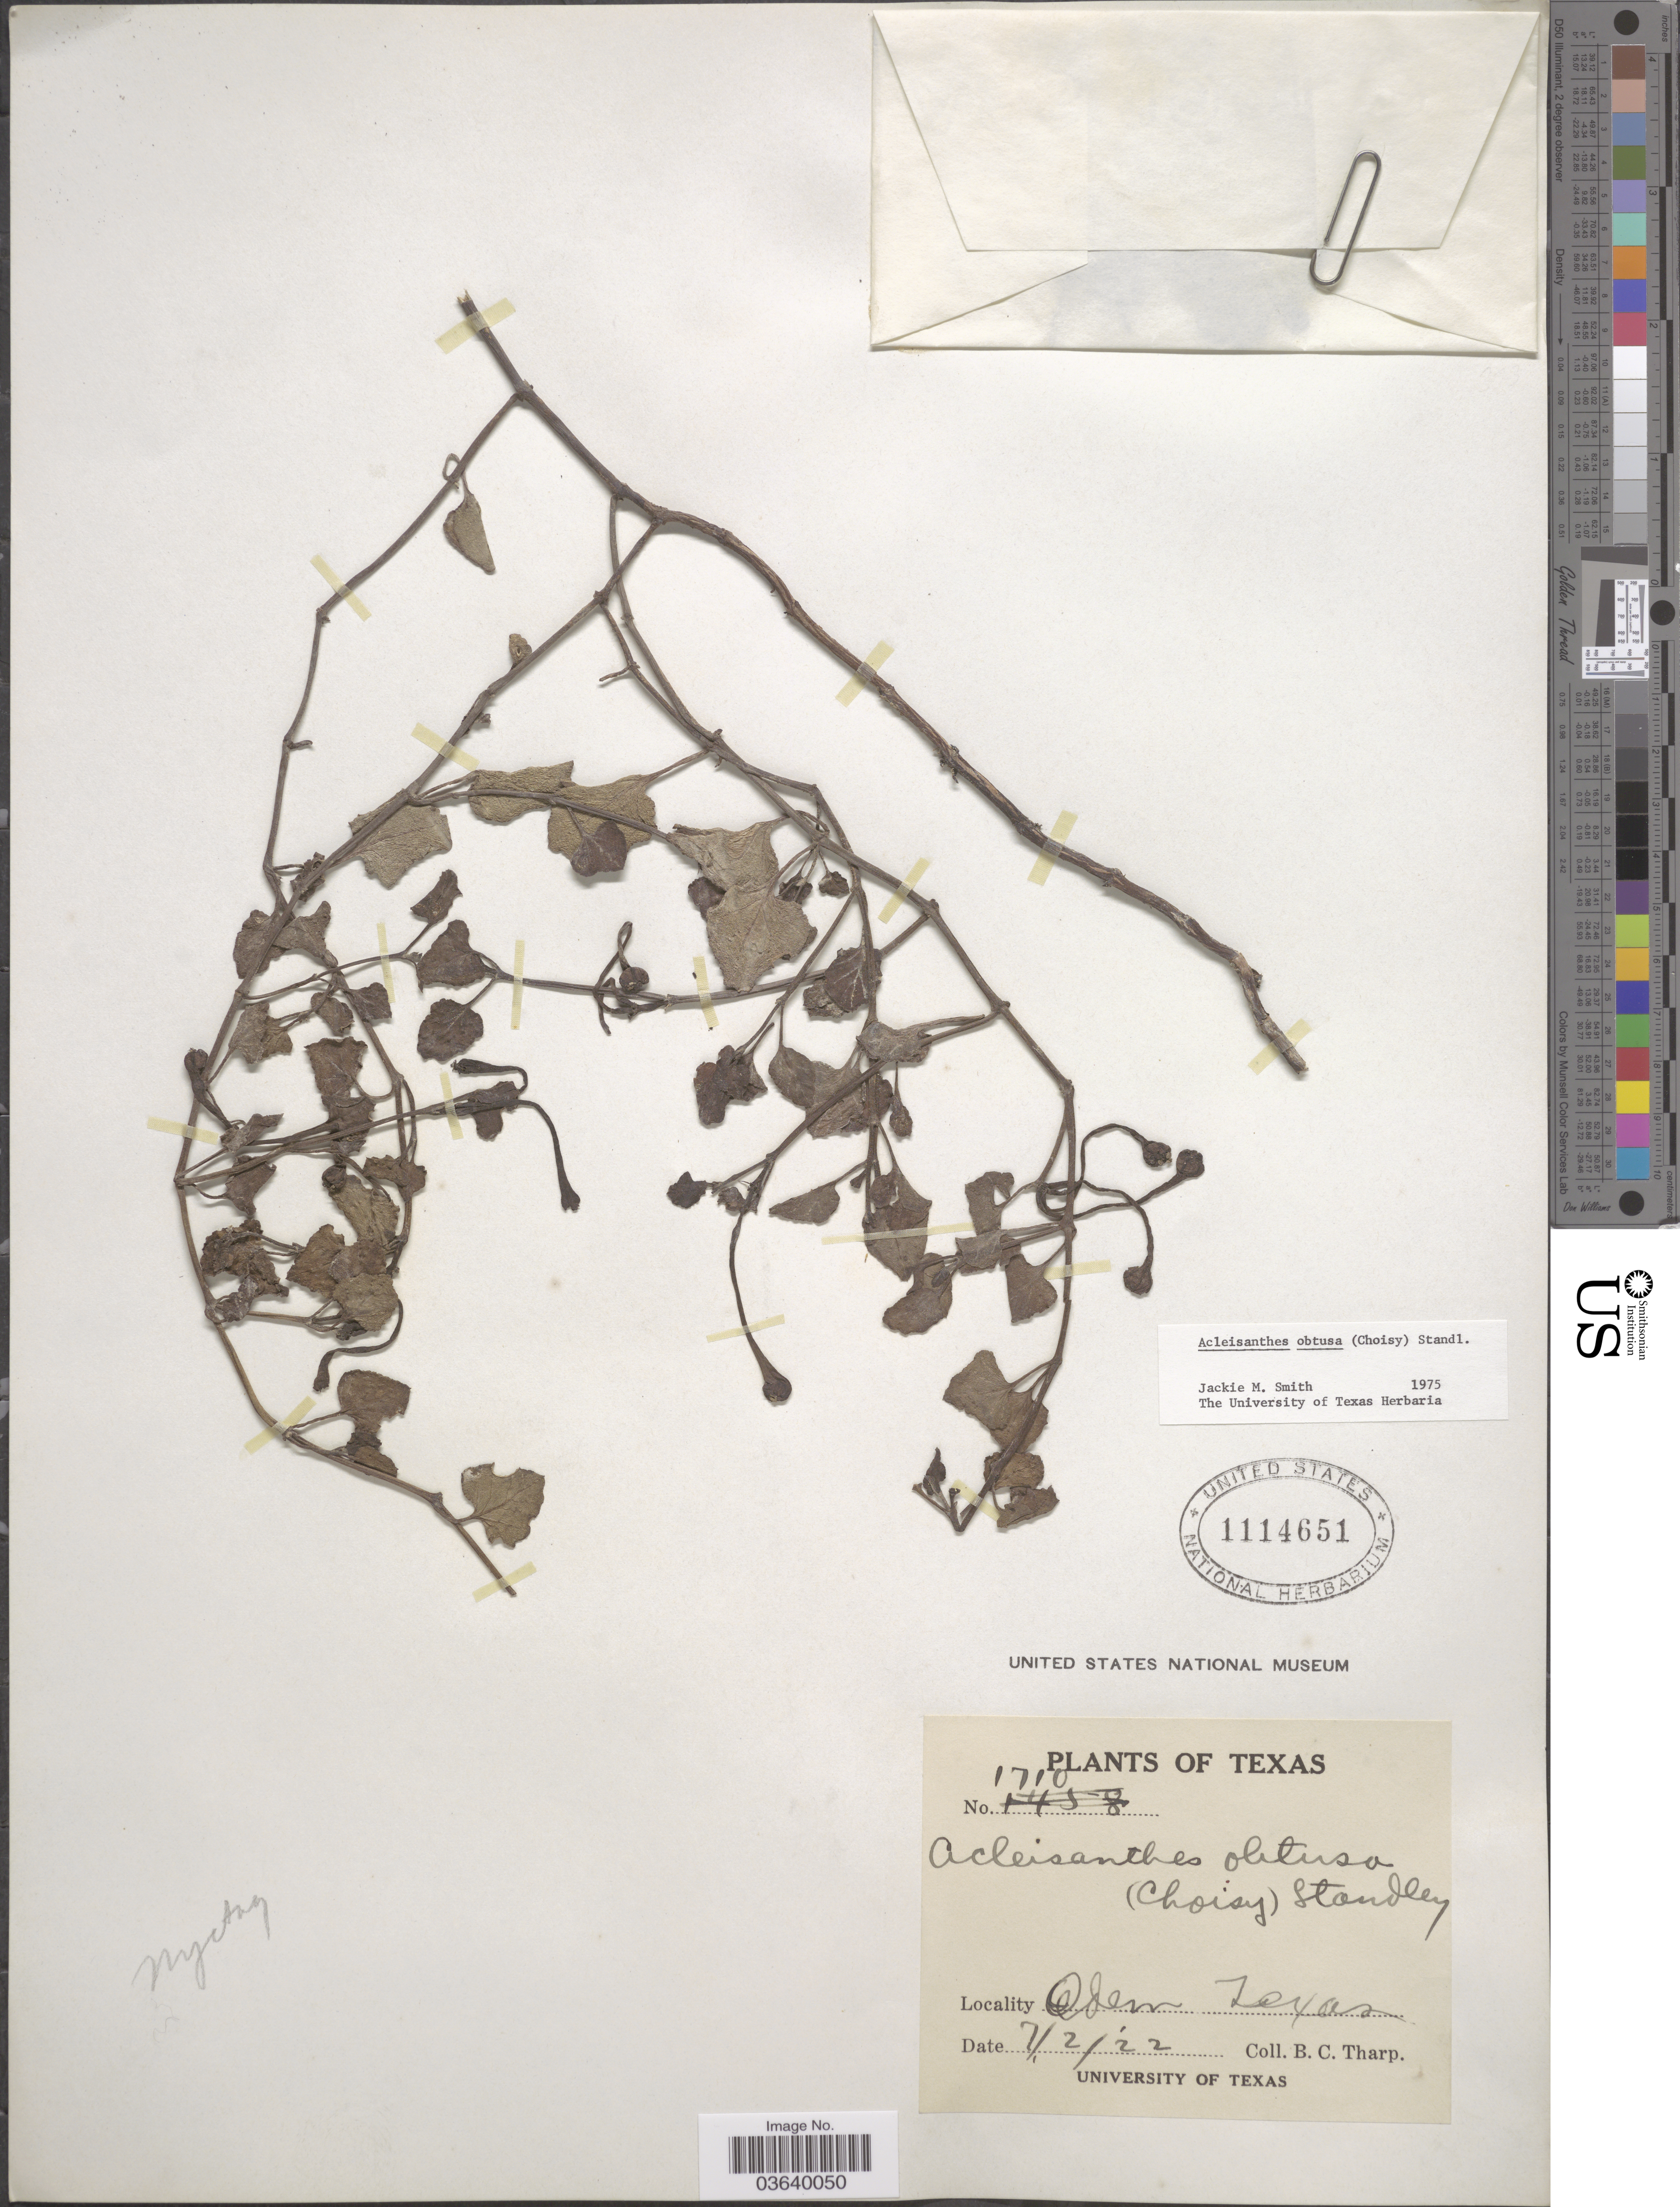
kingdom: Plantae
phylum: Tracheophyta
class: Magnoliopsida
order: Caryophyllales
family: Nyctaginaceae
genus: Acleisanthes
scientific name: Acleisanthes obtusa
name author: (Choisy) Standl.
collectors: B. C. Tharp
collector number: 1710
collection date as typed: Transcribed d/m/y: 7/2/22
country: United States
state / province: Texas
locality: Odem.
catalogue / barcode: US 1114651